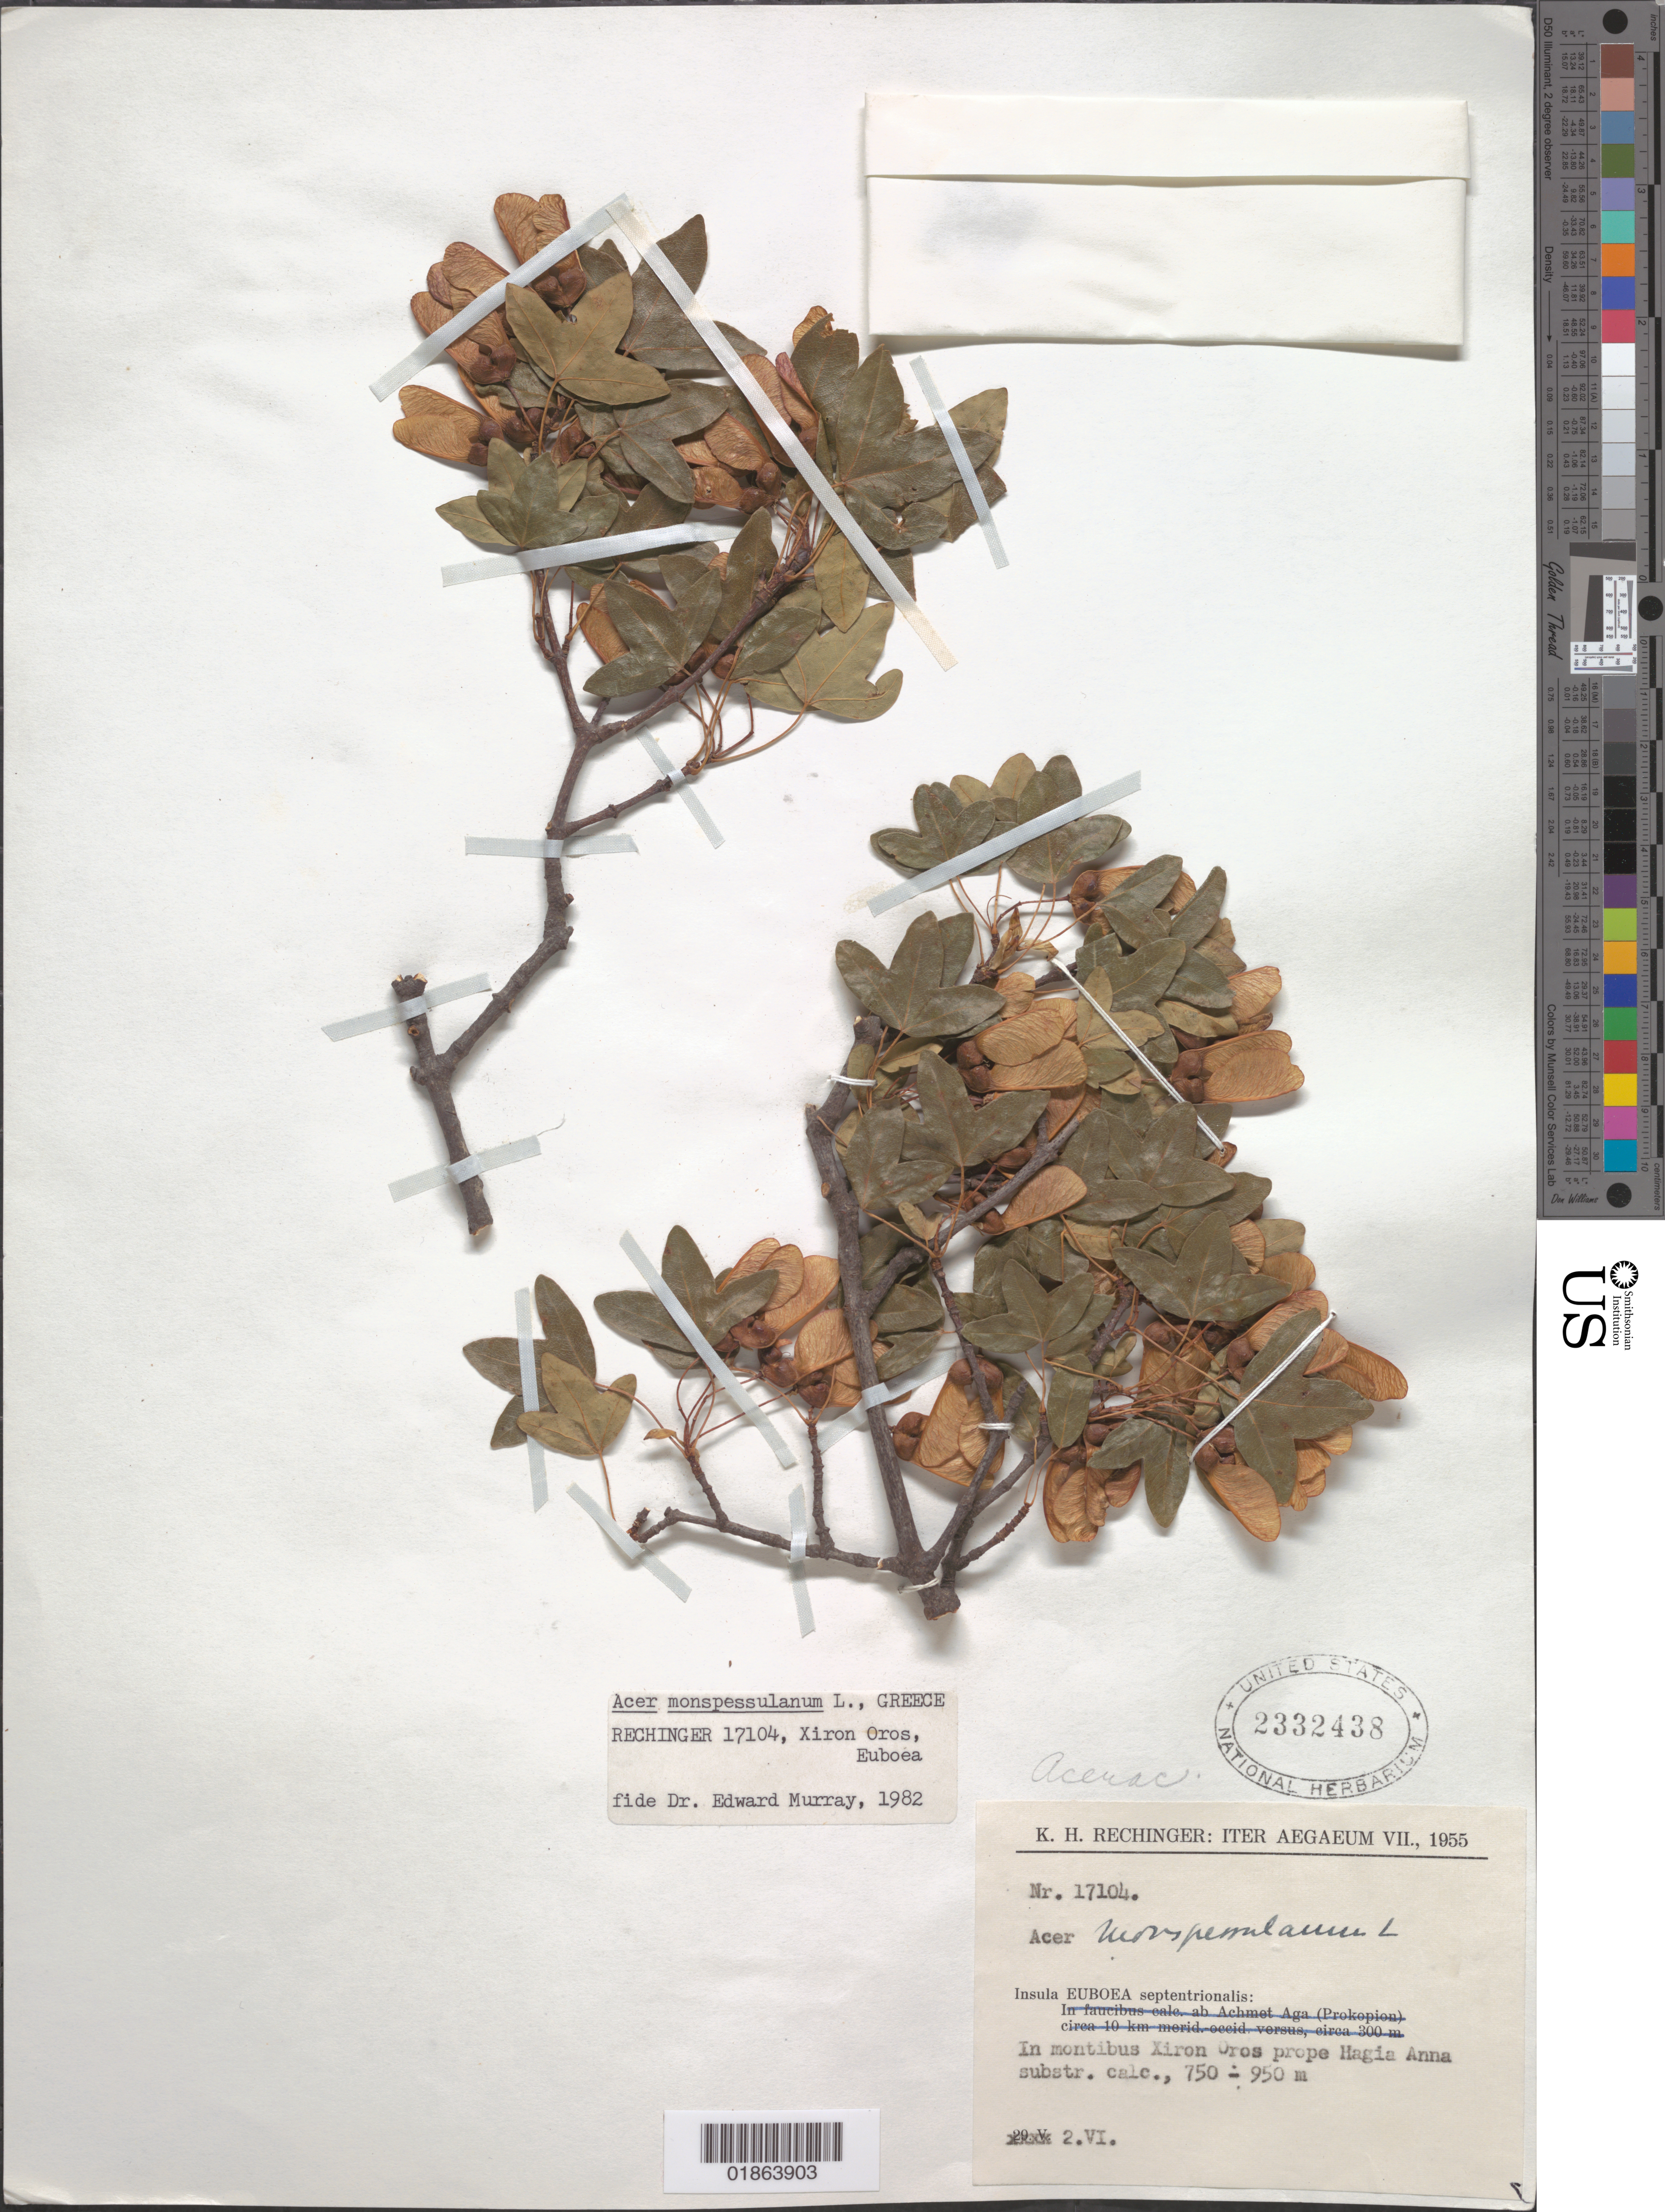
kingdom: Plantae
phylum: Tracheophyta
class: Magnoliopsida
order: Sapindales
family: Sapindaceae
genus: Acer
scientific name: Acer monspessulanum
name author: L.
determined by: Murray, Edward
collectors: K. H. Rechinger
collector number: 17104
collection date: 1955-06-02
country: Greece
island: Euboea I.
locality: In montibus Xiron Oros prope Hagia Anna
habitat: Substr. calc.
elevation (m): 750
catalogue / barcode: US 2332438